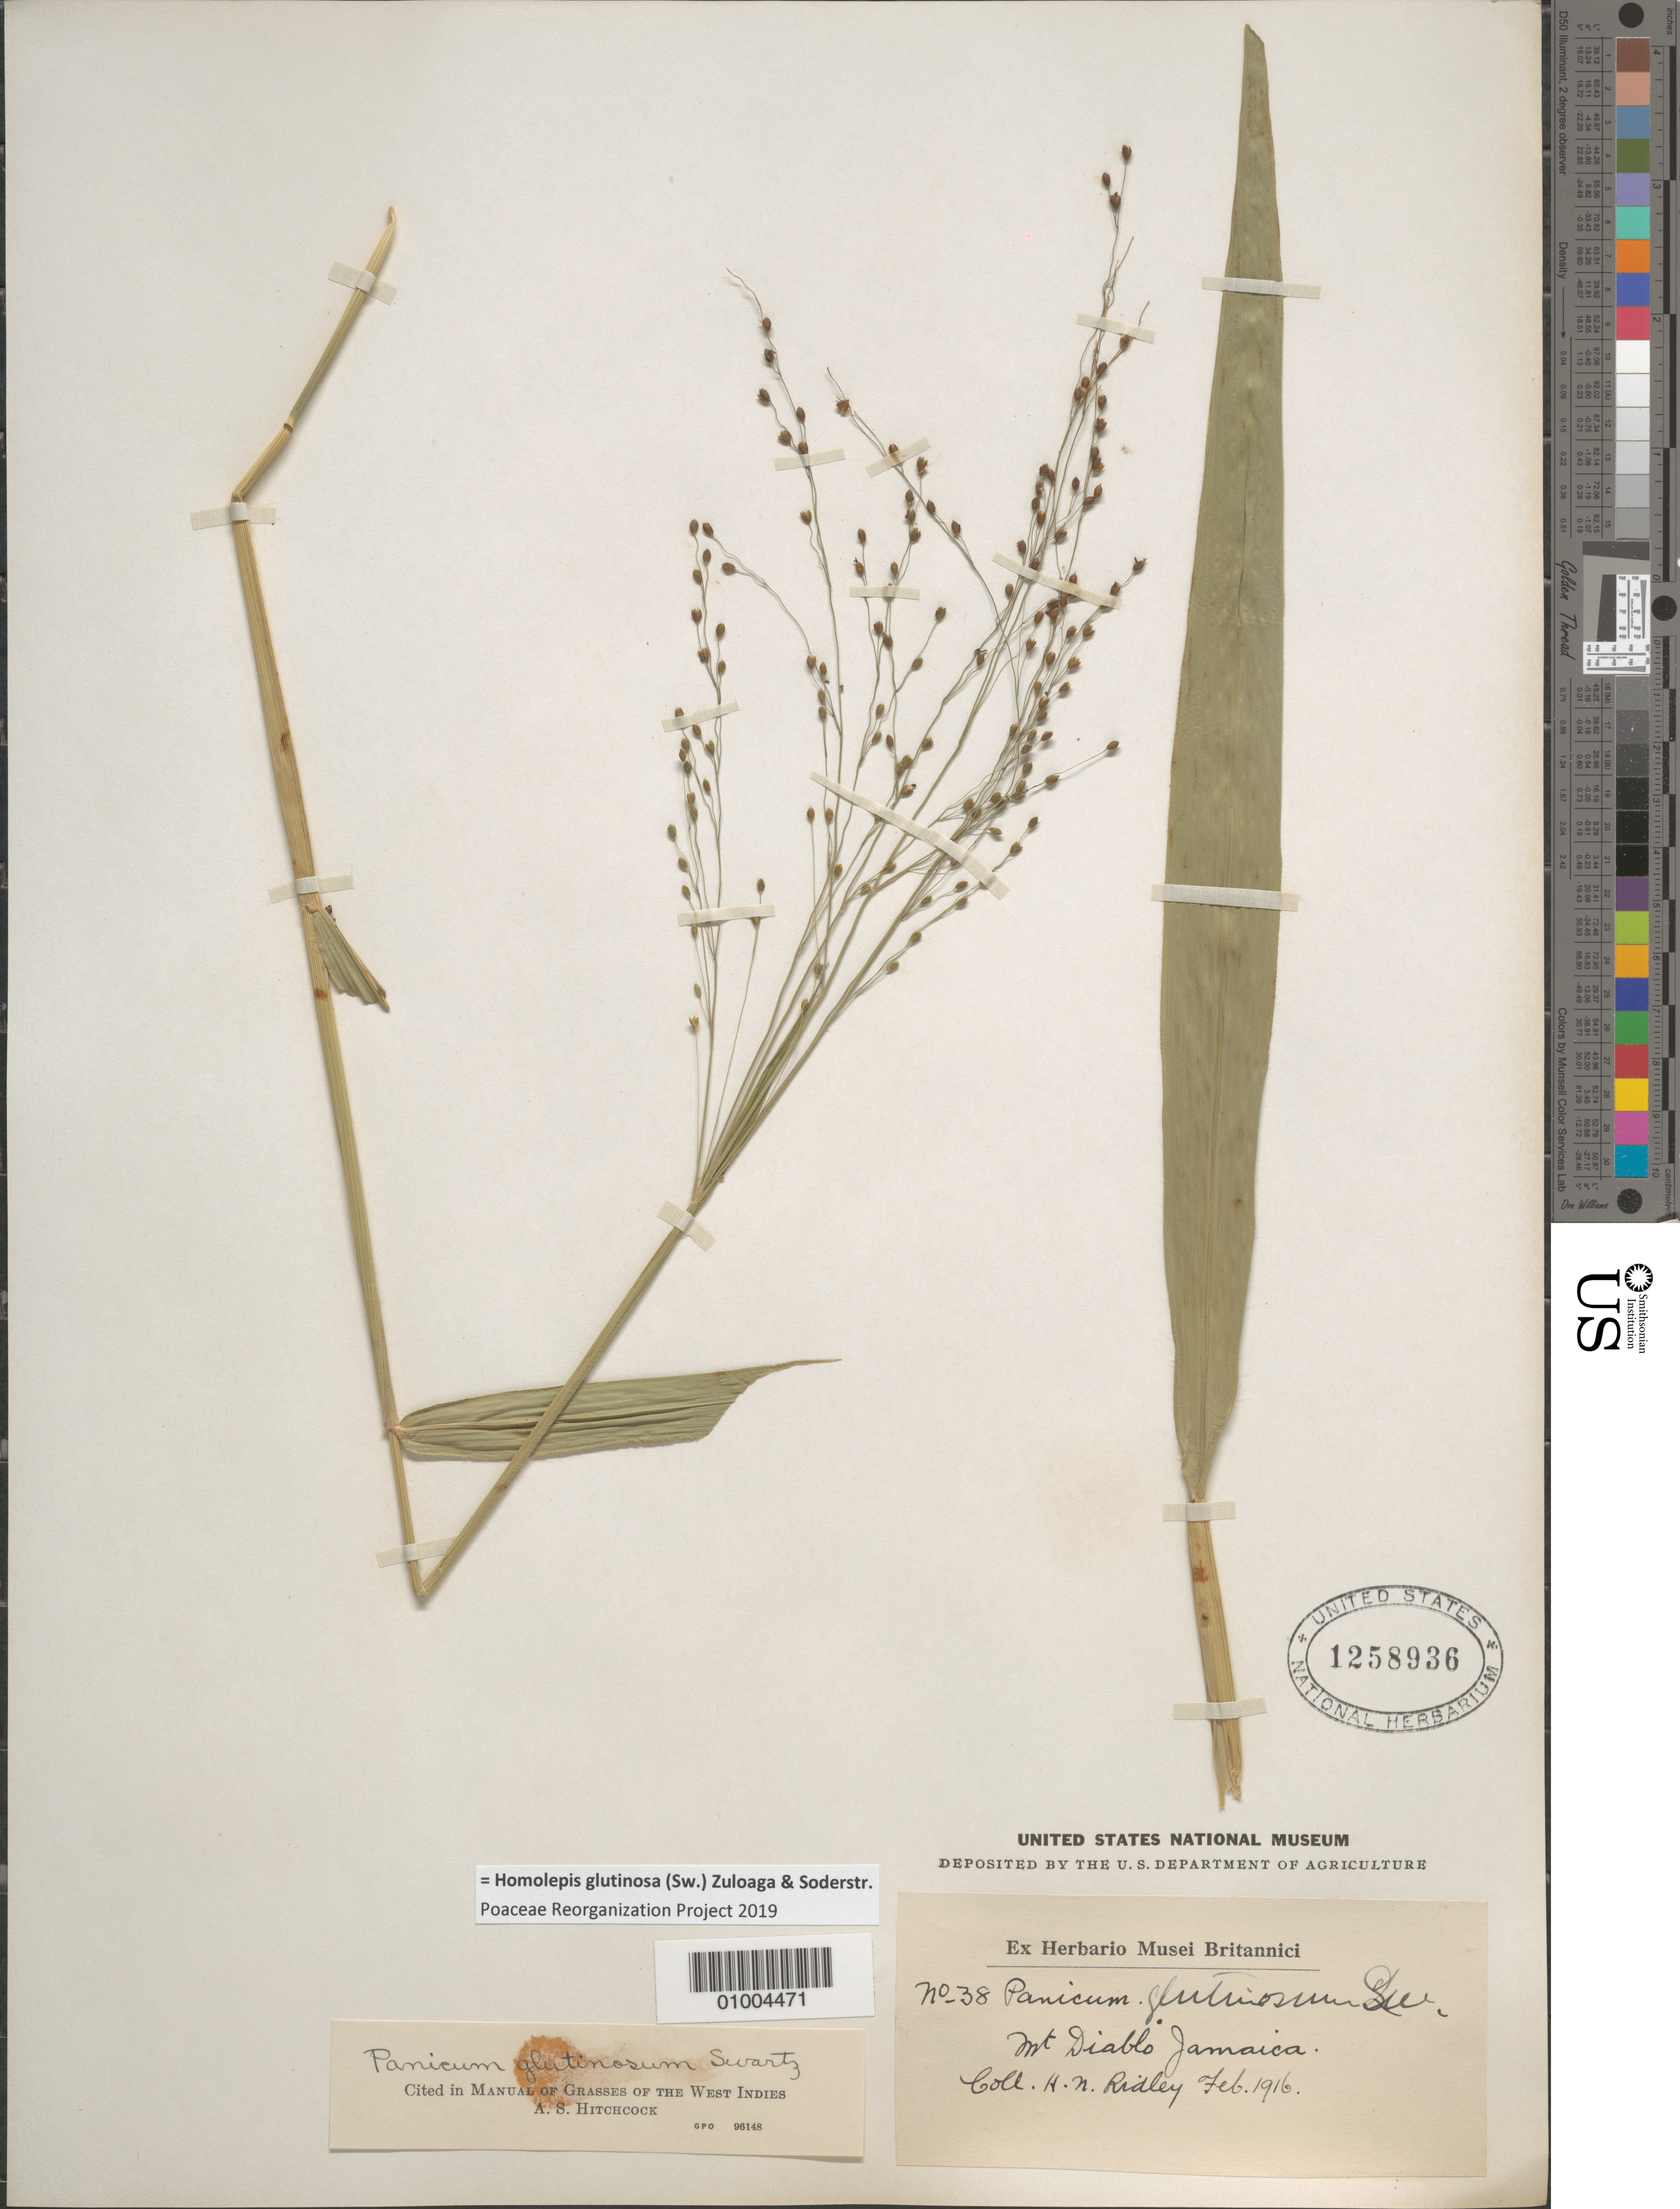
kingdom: Plantae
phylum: Tracheophyta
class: Liliopsida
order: Poales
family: Poaceae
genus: Homolepis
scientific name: Homolepis glutinosa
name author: (Sw.) Zuloaga & Soderstr.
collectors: H. N. Ridley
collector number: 38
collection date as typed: Feb 1916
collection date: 1916-02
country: Jamaica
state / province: Saint Catherine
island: Jamaica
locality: Mt. Diablo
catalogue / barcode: US 1258936